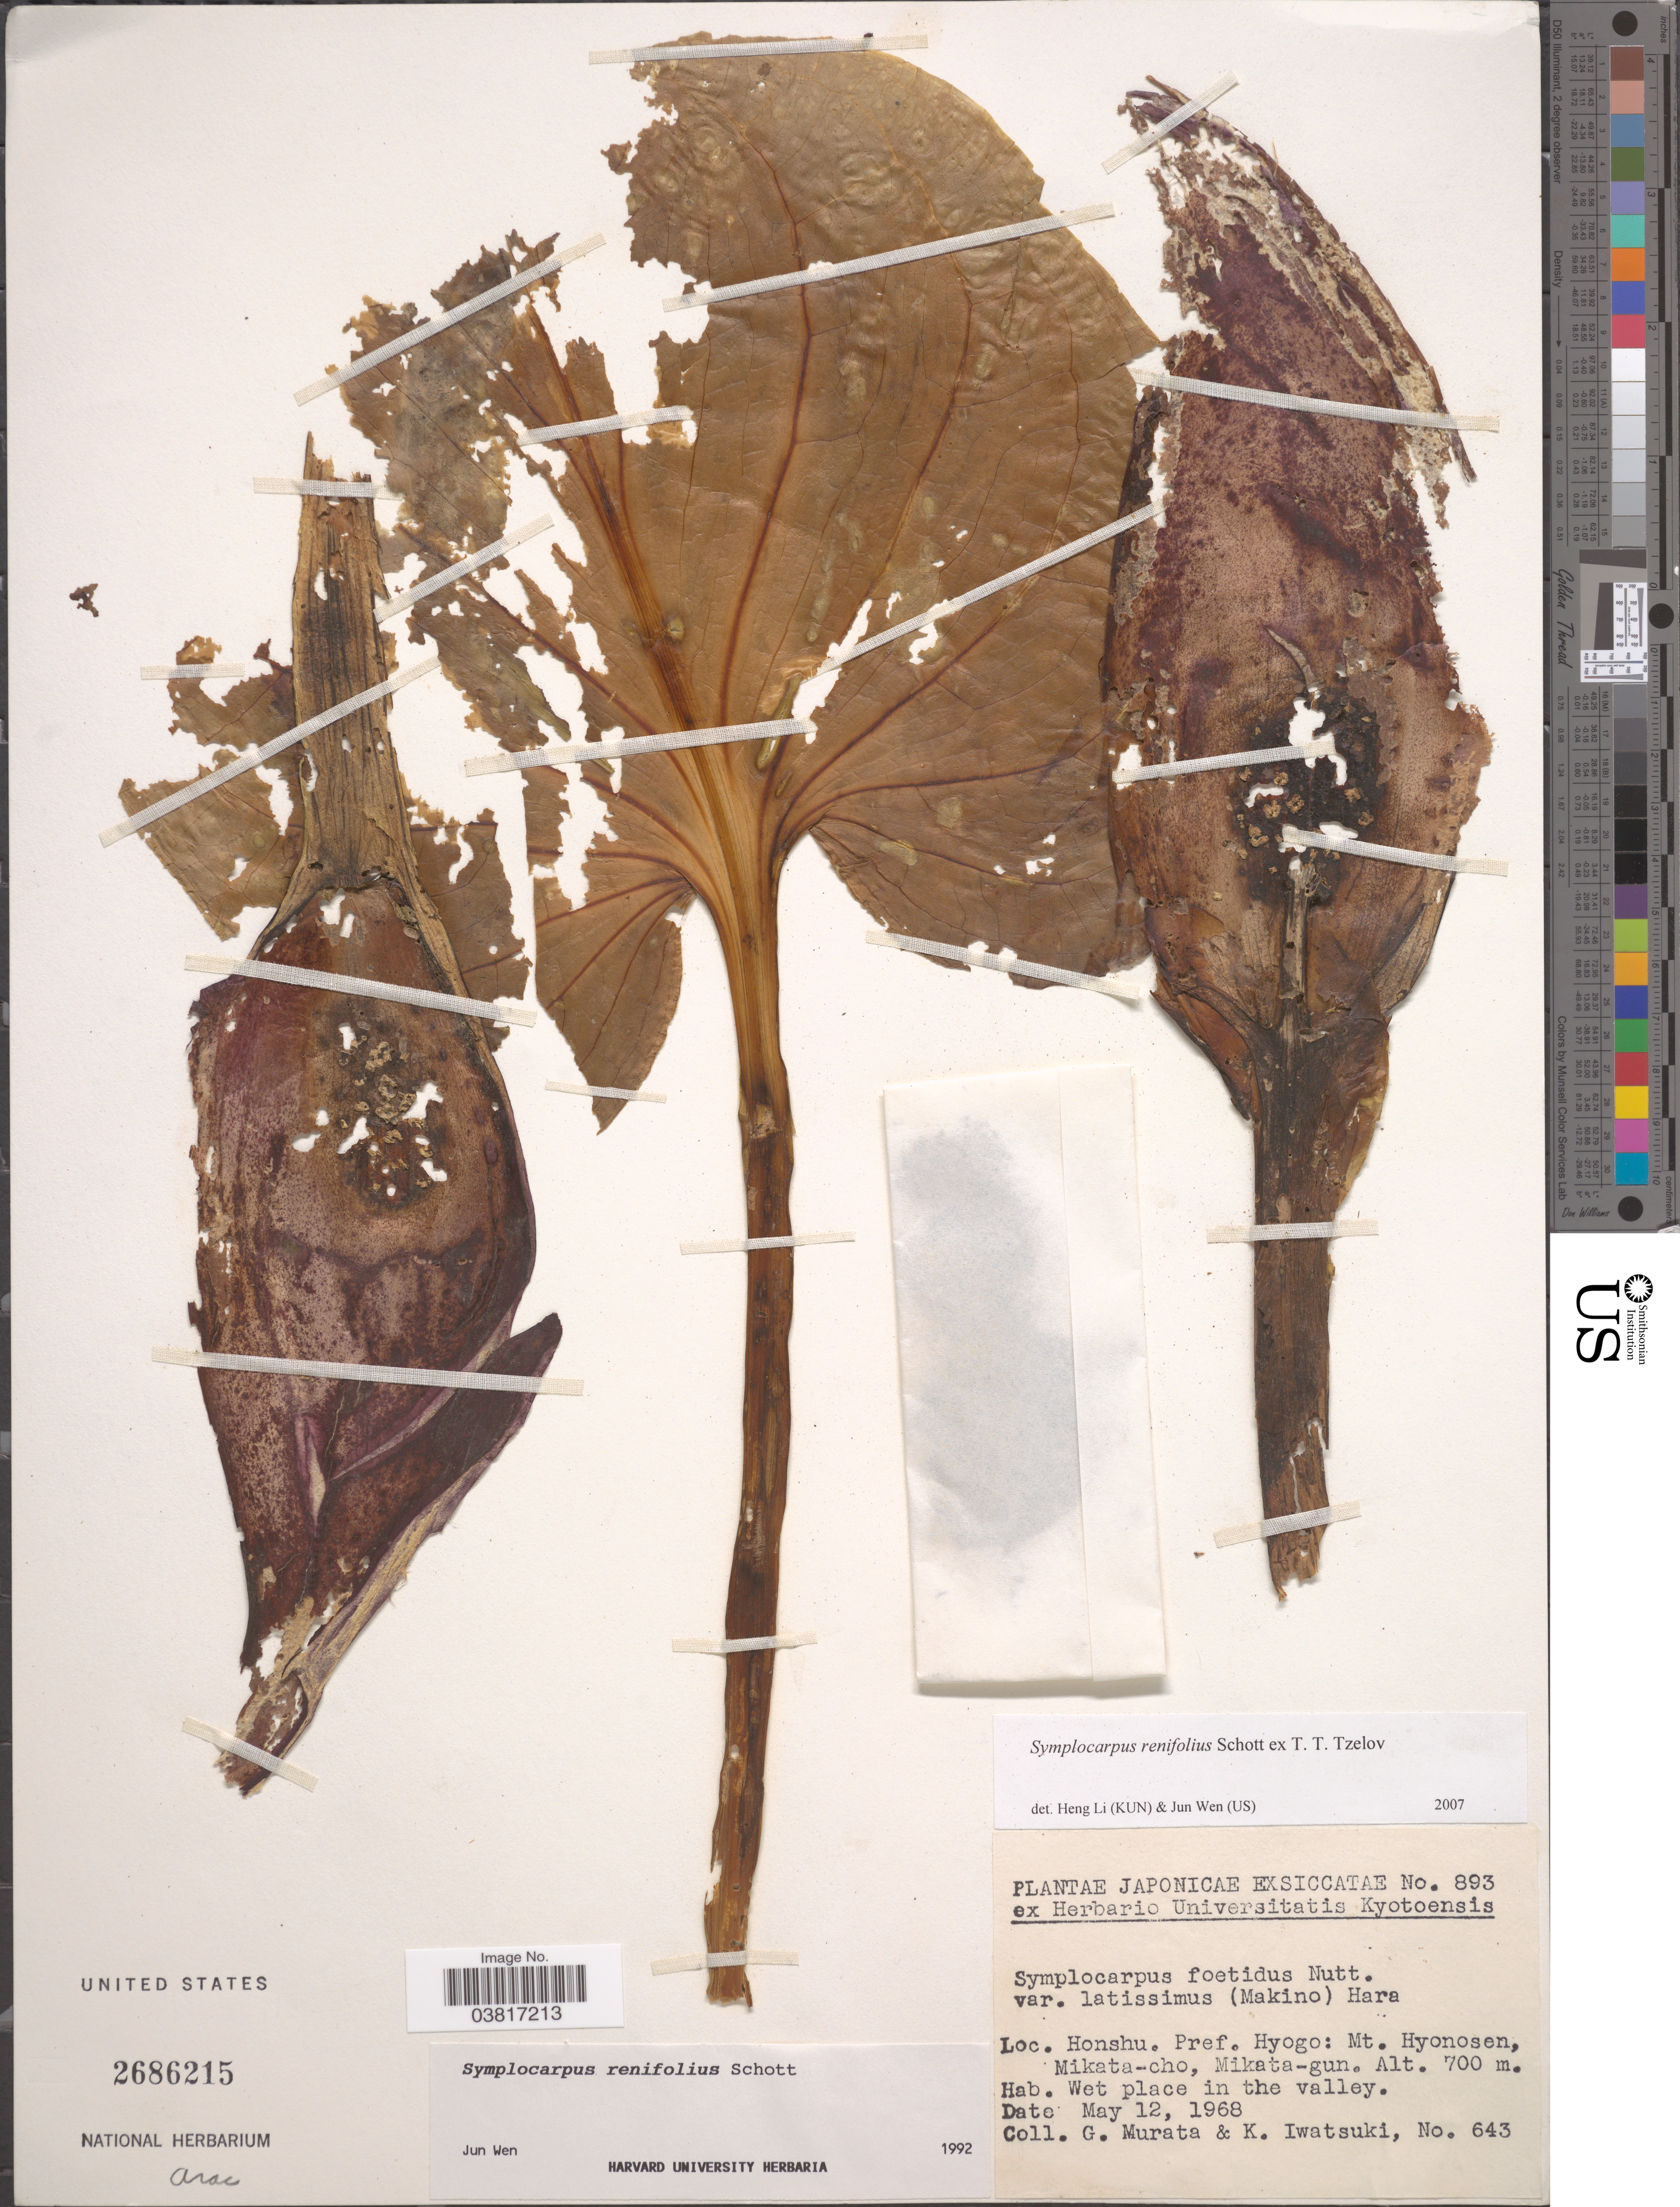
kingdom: Plantae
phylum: Tracheophyta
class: Liliopsida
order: Alismatales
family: Araceae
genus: Symplocarpus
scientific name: Symplocarpus renifolius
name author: Schott ex Tzvelev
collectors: G. Murata & K. Iwatsuki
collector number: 643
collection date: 1968-05-12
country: Japan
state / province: Hyogo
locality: Honshu. Pref. Hyogo: Mt. Hyonosen, Mikata-cho, Mikata-gun. Wet place in the valley.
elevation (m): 700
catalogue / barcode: US 2686215